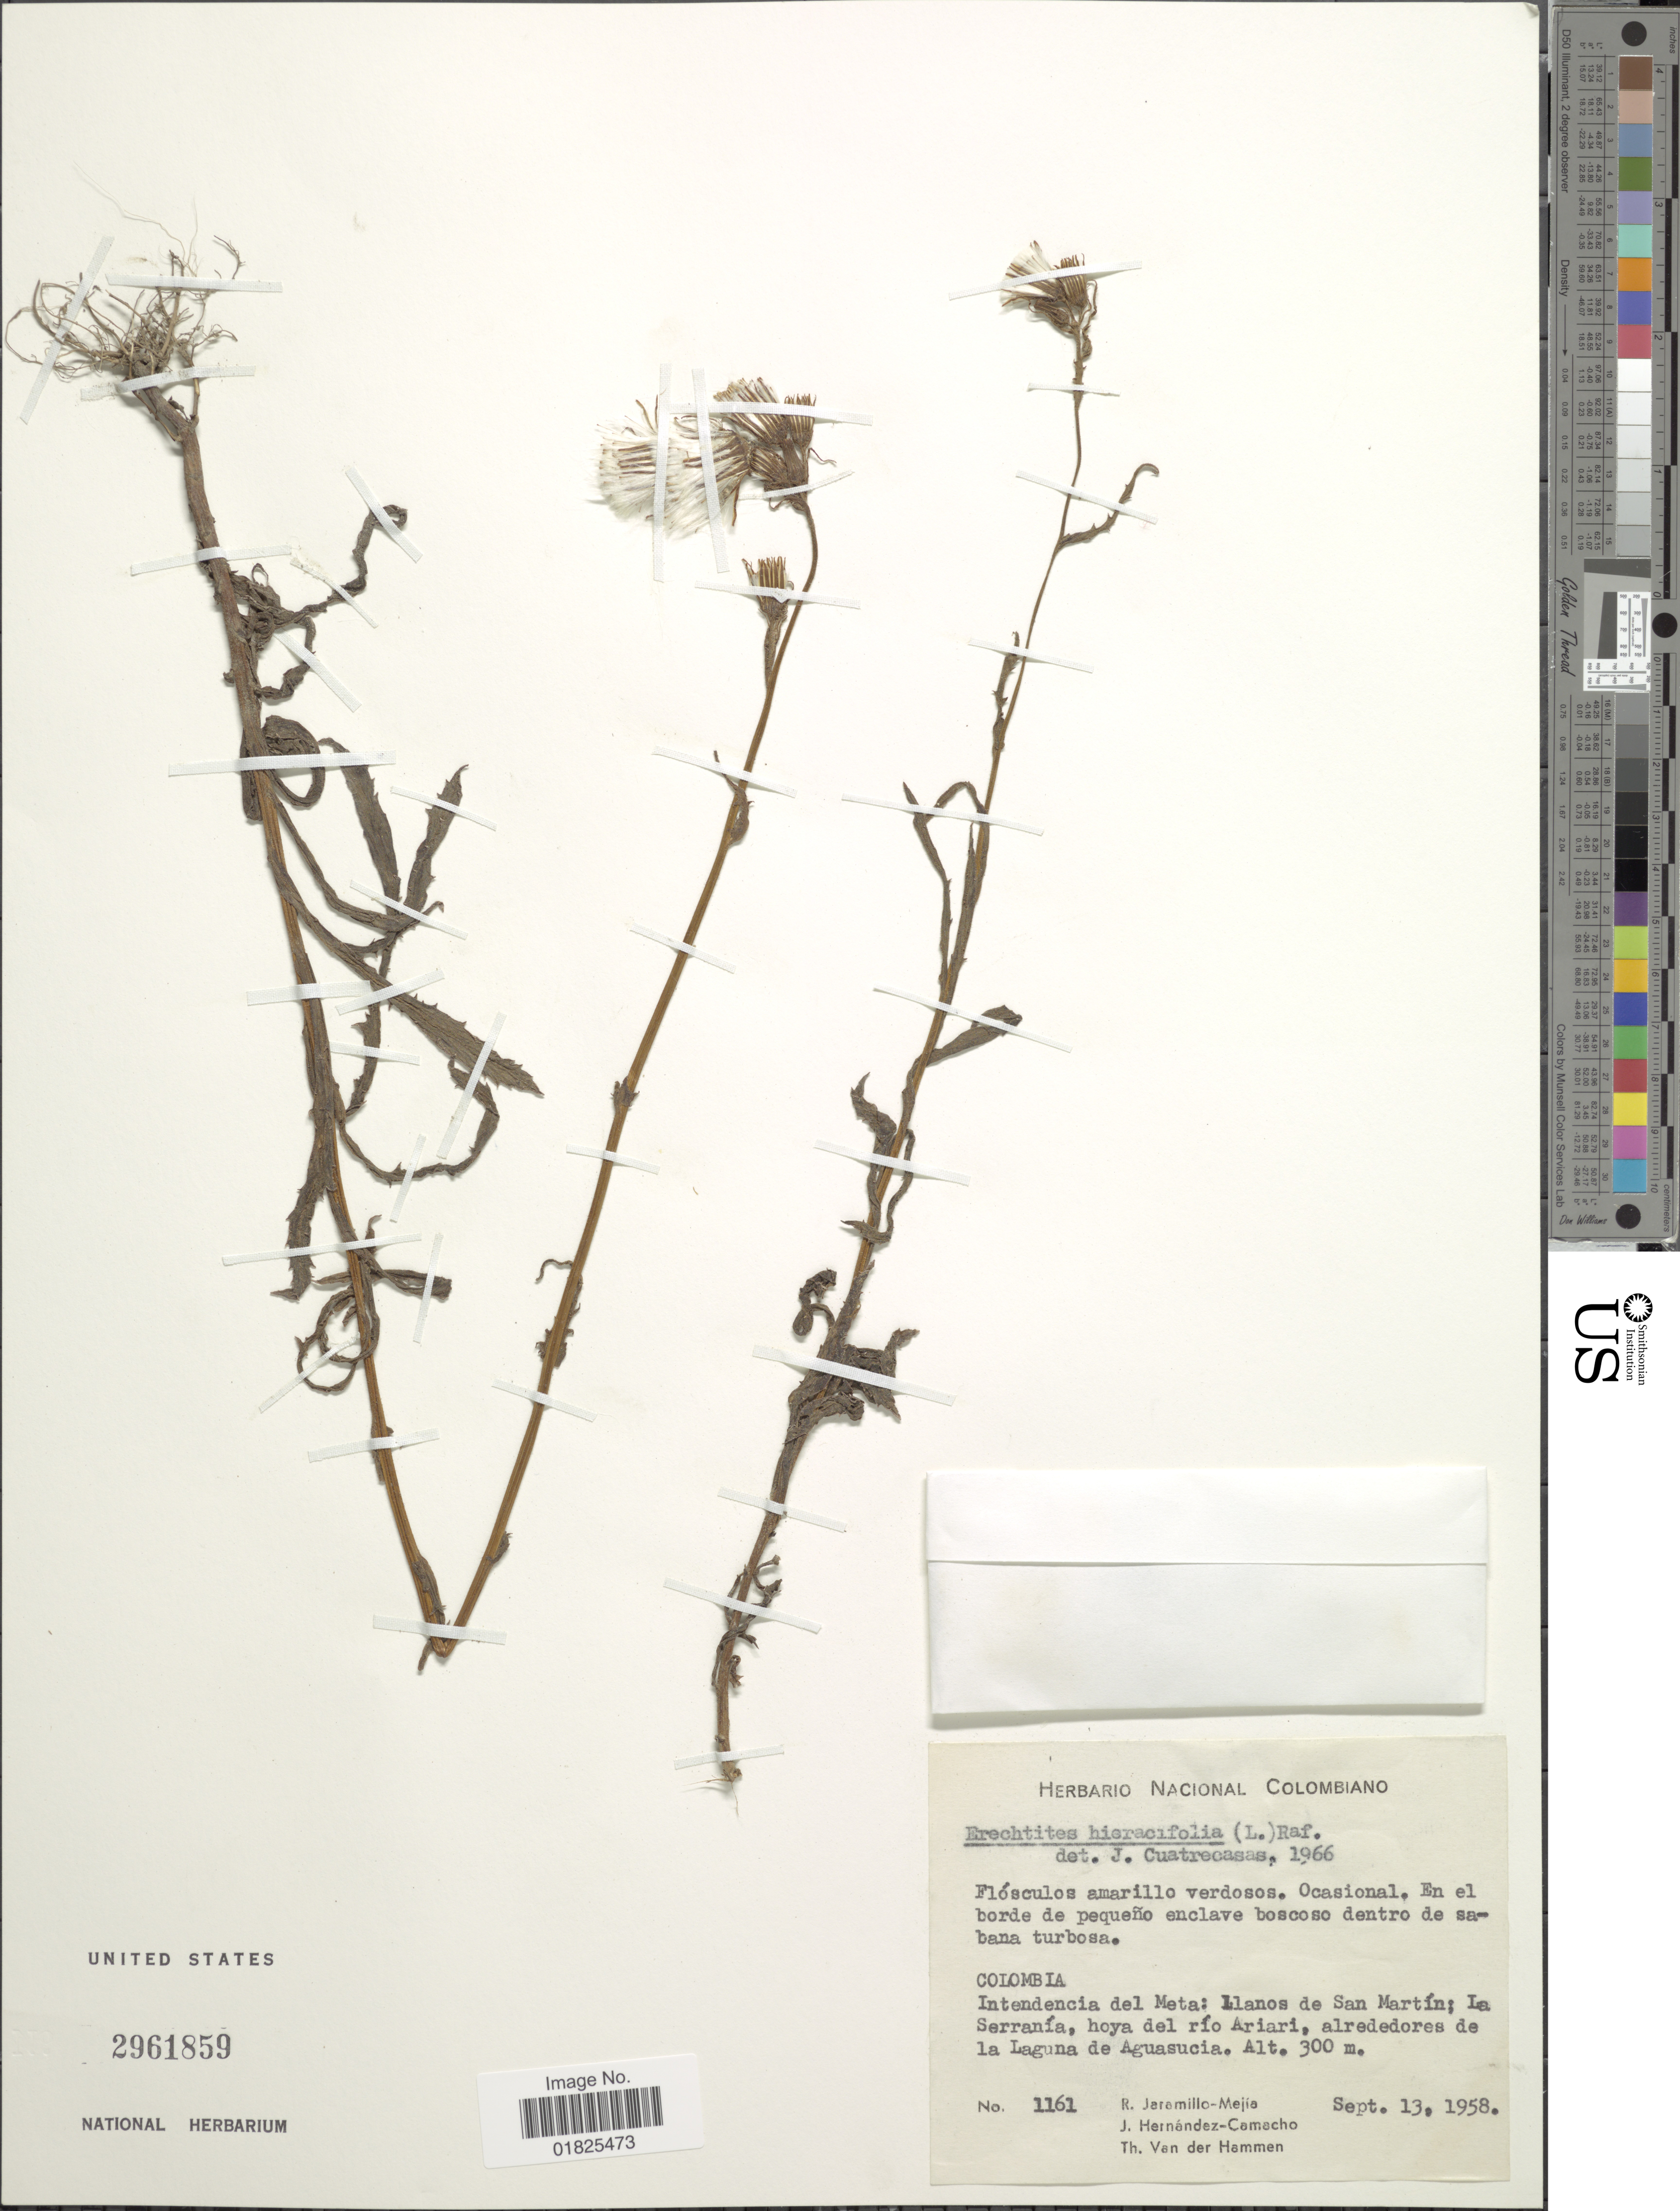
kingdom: Plantae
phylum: Tracheophyta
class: Magnoliopsida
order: Asterales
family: Asteraceae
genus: Erechtites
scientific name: Erechtites hieraciifolius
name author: (L.) Raf. ex DC.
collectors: R. Jaramillo M., J. Hernandez Camacho & T. Hammen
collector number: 1161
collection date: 1958-09-13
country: Colombia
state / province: Meta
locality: Intendencia del Meta, llanos de San Martin; La Serrania, hoya del rio Ariari, alrededres de la Laguna de Aguasucia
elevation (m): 300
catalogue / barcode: US 2961859